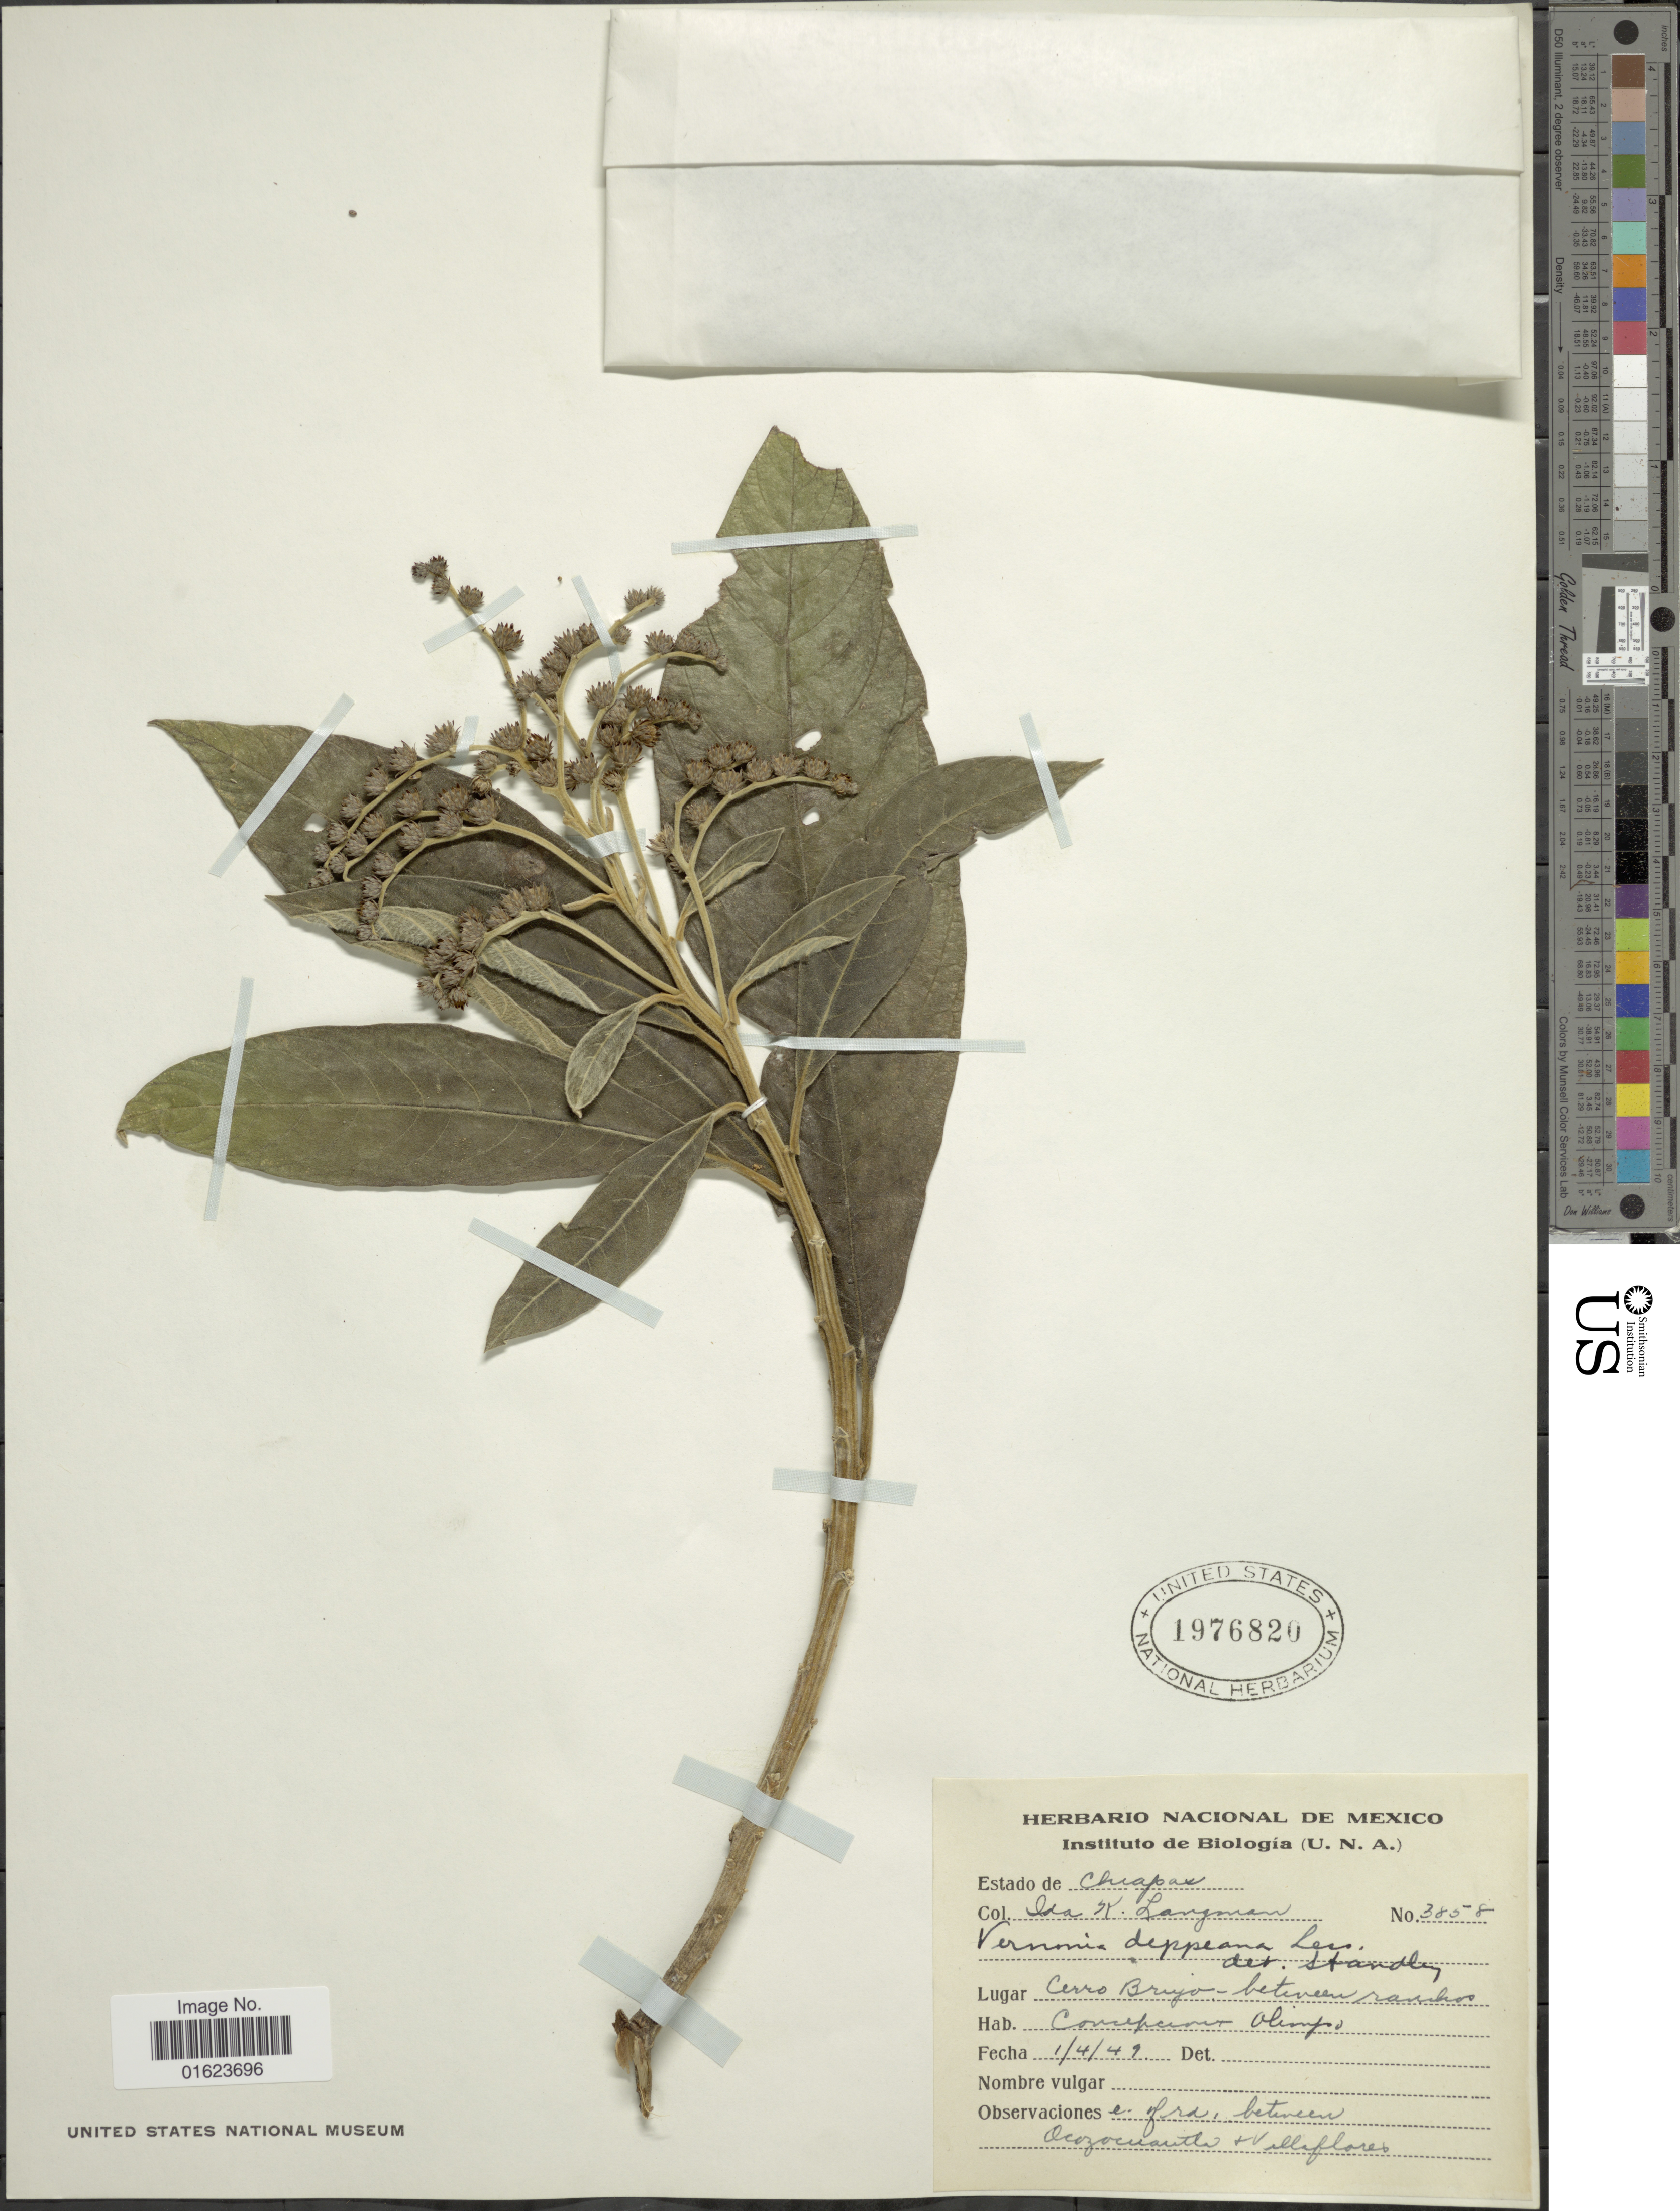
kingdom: Plantae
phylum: Tracheophyta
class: Magnoliopsida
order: Asterales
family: Asteraceae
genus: Vernonanthura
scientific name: Vernonanthura deppeana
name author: (Less.) H. Rob.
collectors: I. K. Langman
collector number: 3858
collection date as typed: Transcribed d/m/y: 4/4/49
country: Mexico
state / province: Chiapas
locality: Chiapas, Cerro Brujo-between rankos.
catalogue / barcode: US 1976820